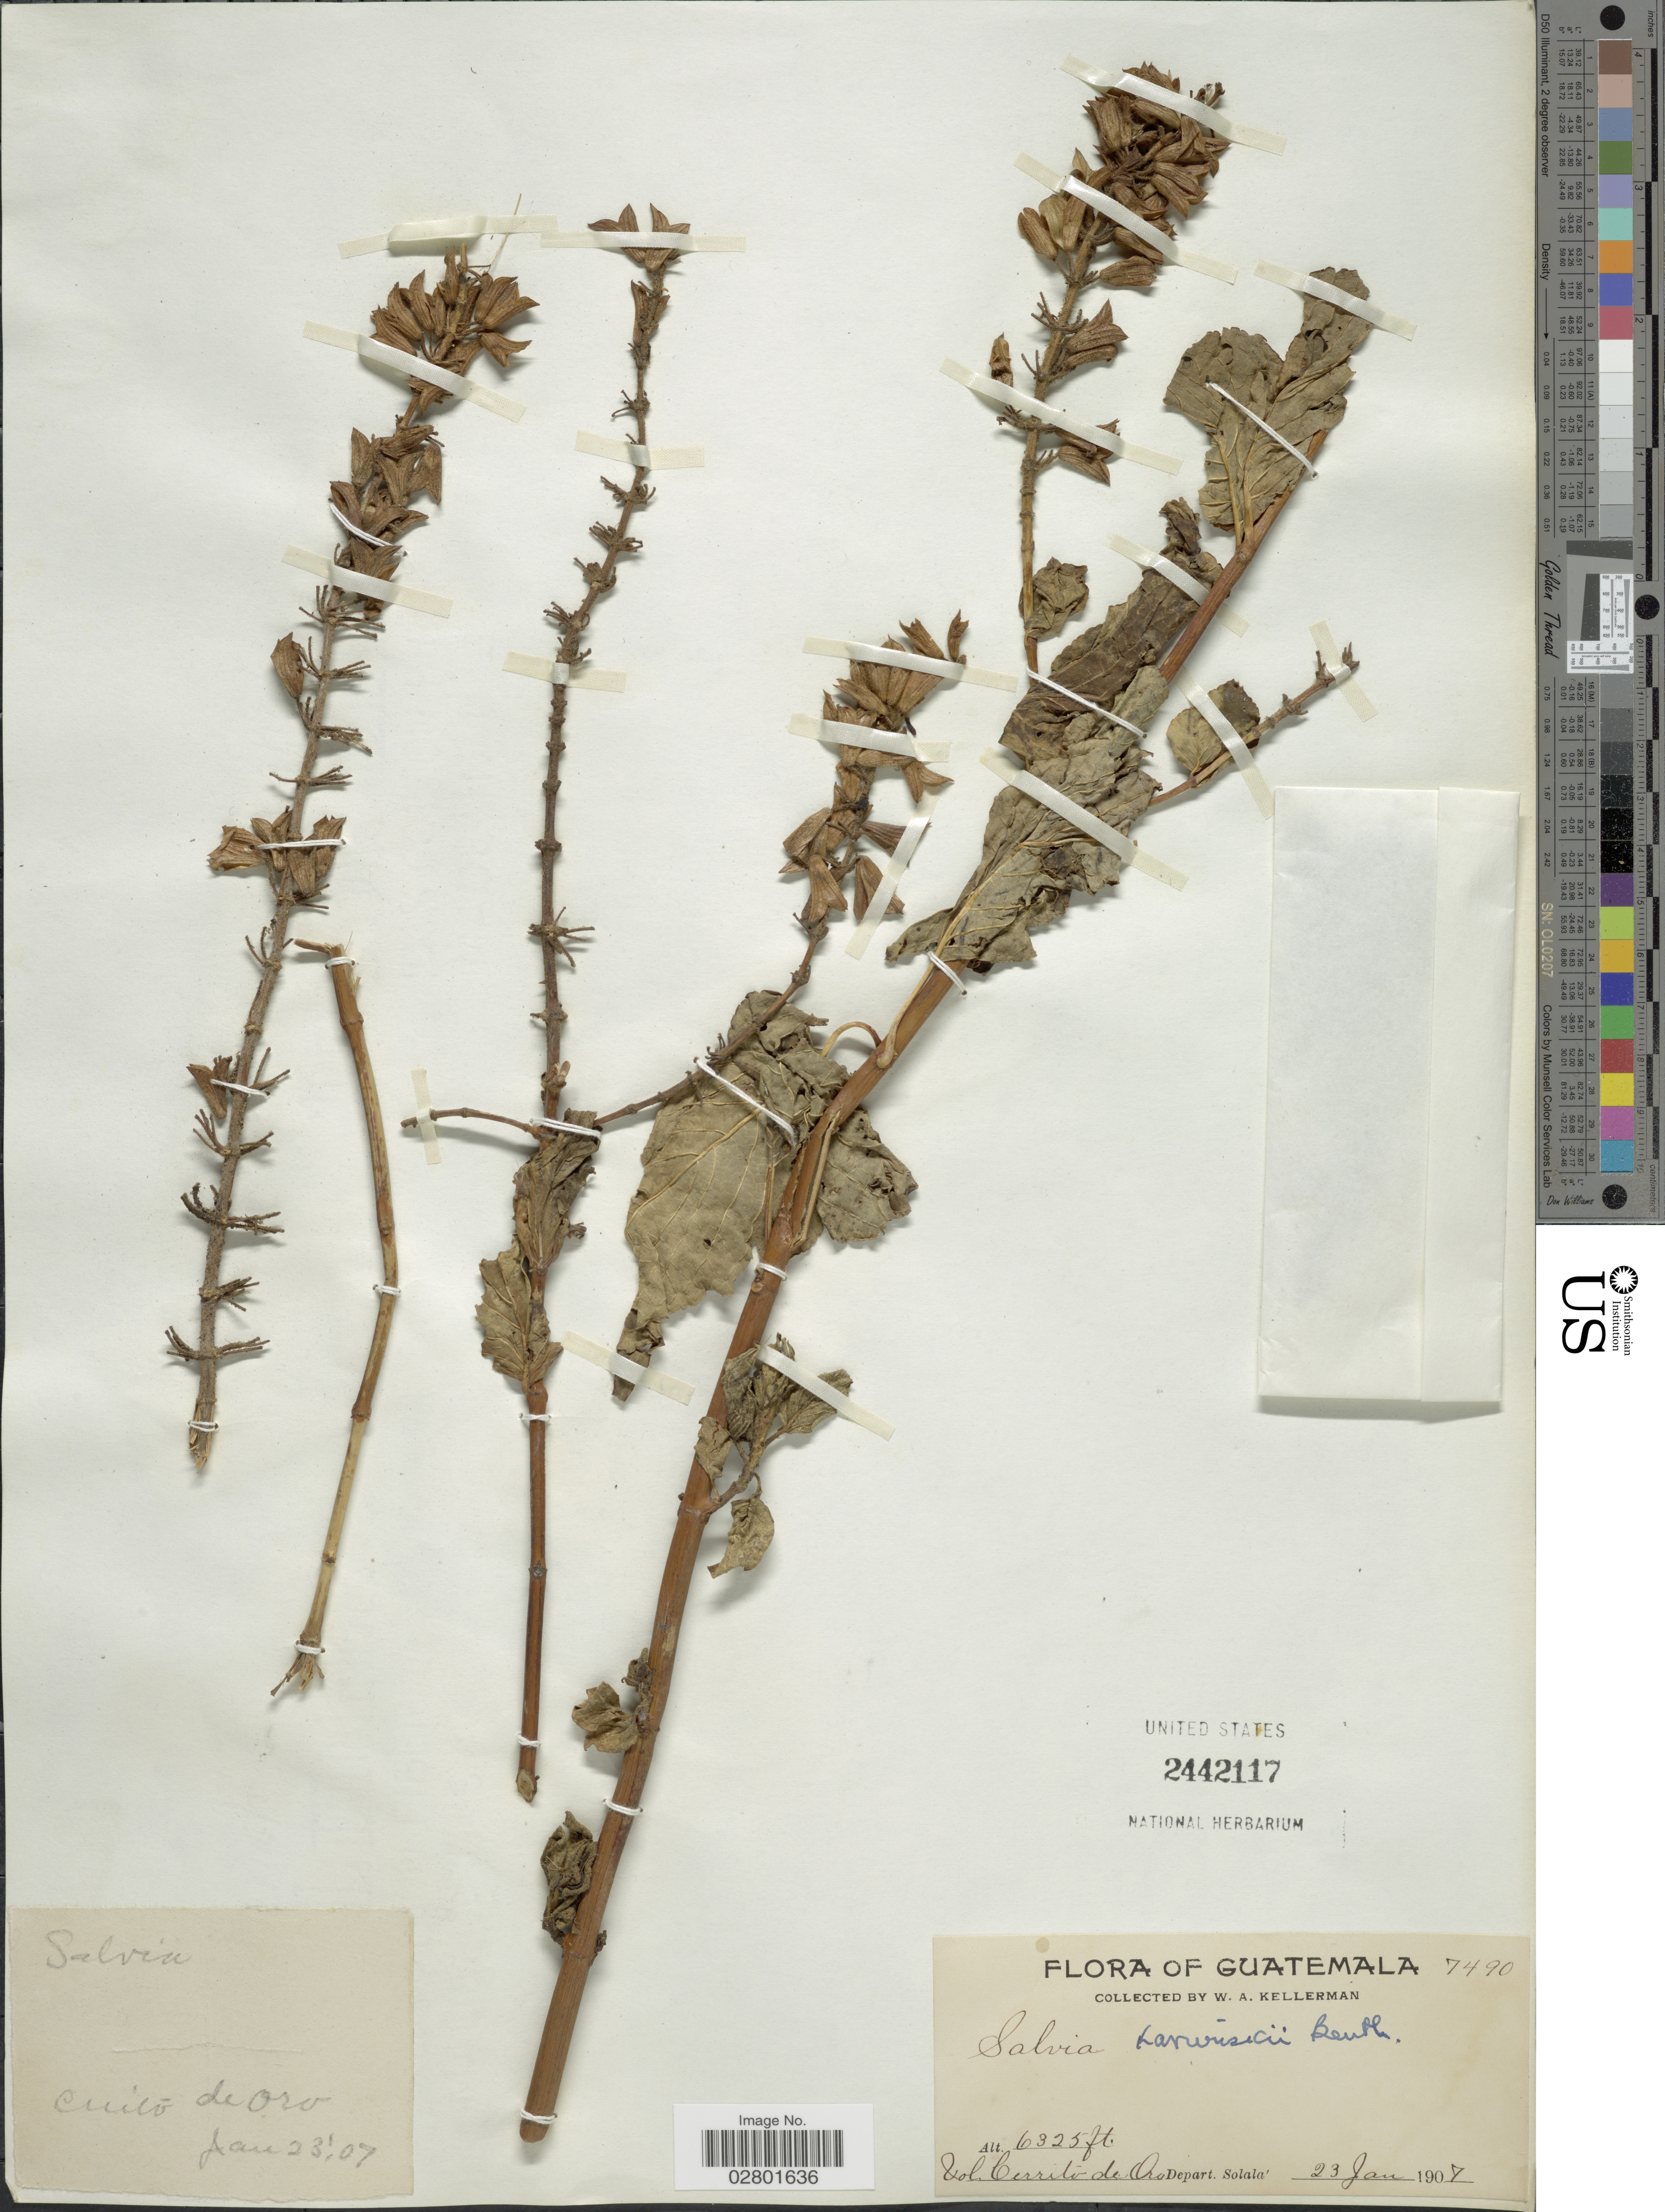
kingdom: Plantae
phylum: Tracheophyta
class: Magnoliopsida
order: Lamiales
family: Lamiaceae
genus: Salvia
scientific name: Salvia karwinskii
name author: Benth.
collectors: W. Kellerman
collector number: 7490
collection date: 1907-01-23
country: Guatemala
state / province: Sololá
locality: Vol. Cerrito de Ora. Depart. Solala.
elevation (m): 1928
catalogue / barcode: US 2442117